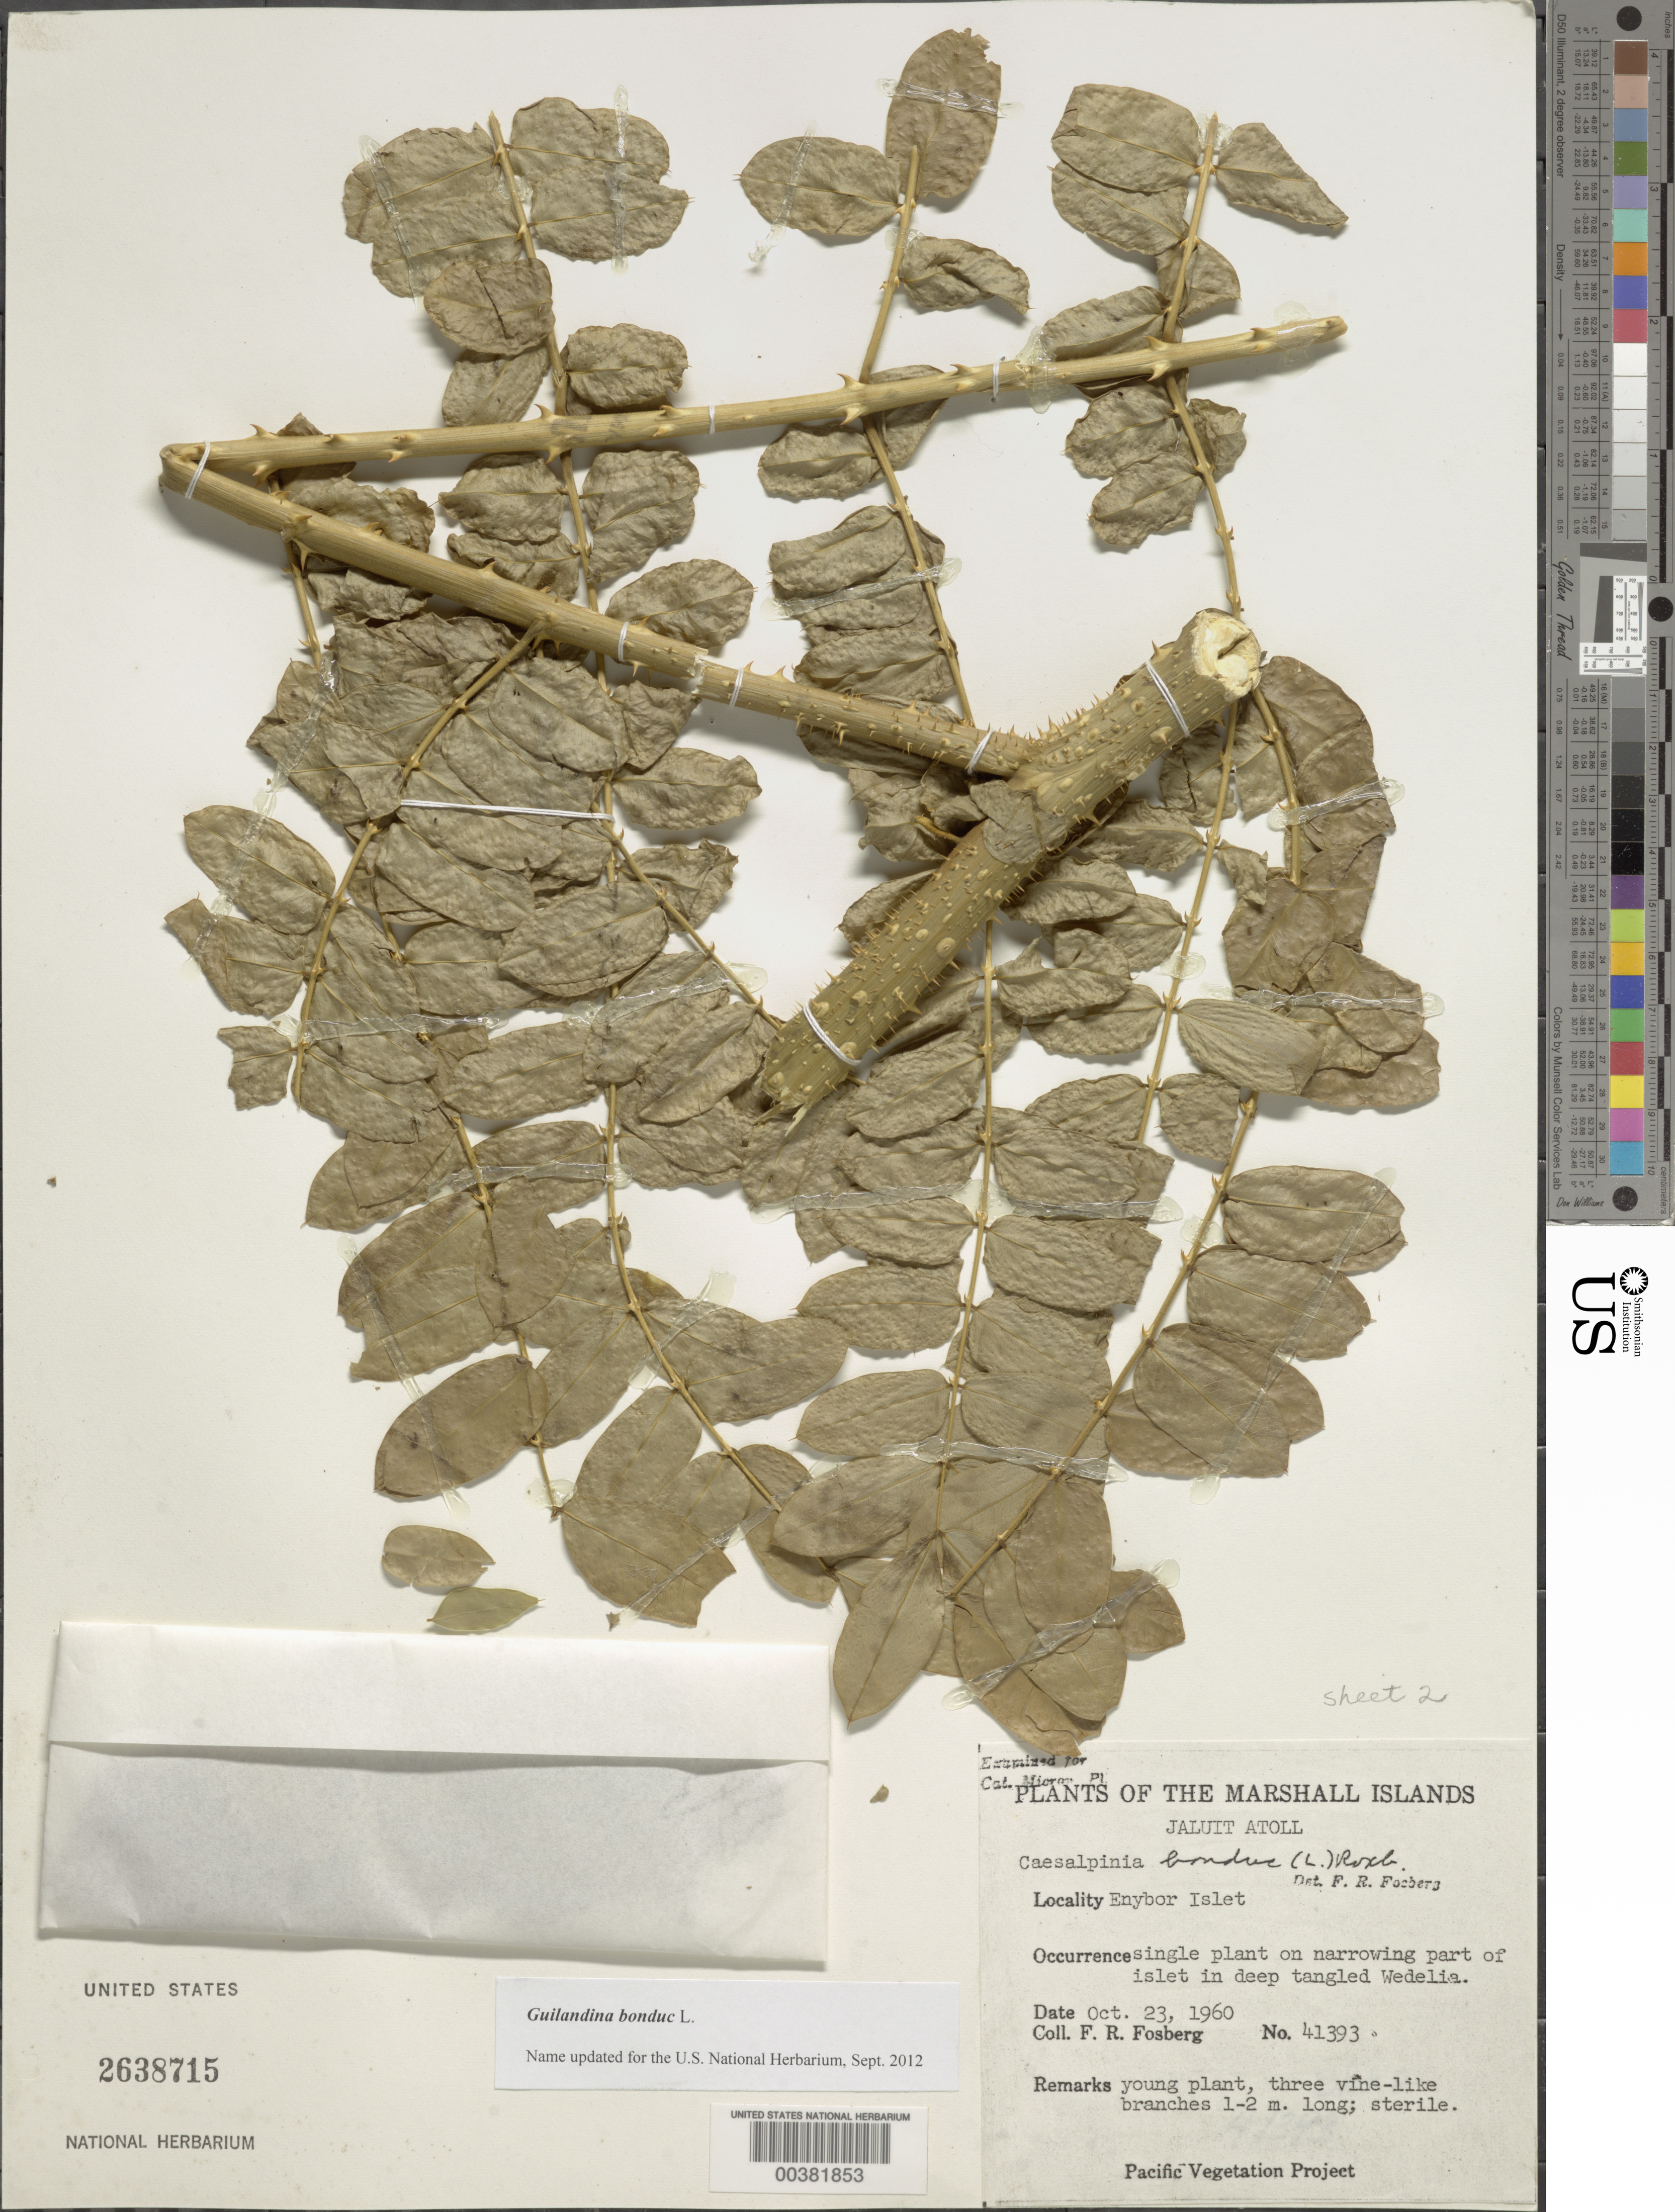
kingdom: Plantae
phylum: Tracheophyta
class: Magnoliopsida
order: Fabales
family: Fabaceae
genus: Guilandina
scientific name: Guilandina bonduc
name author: L.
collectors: F. R. Fosberg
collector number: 41393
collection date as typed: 23 Oct 1960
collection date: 1960-10-23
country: Marshall Islands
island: Jaluit Atoll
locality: Enybor Islet, on narrowing part of islet [Ralik Chain]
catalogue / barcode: US 2638715